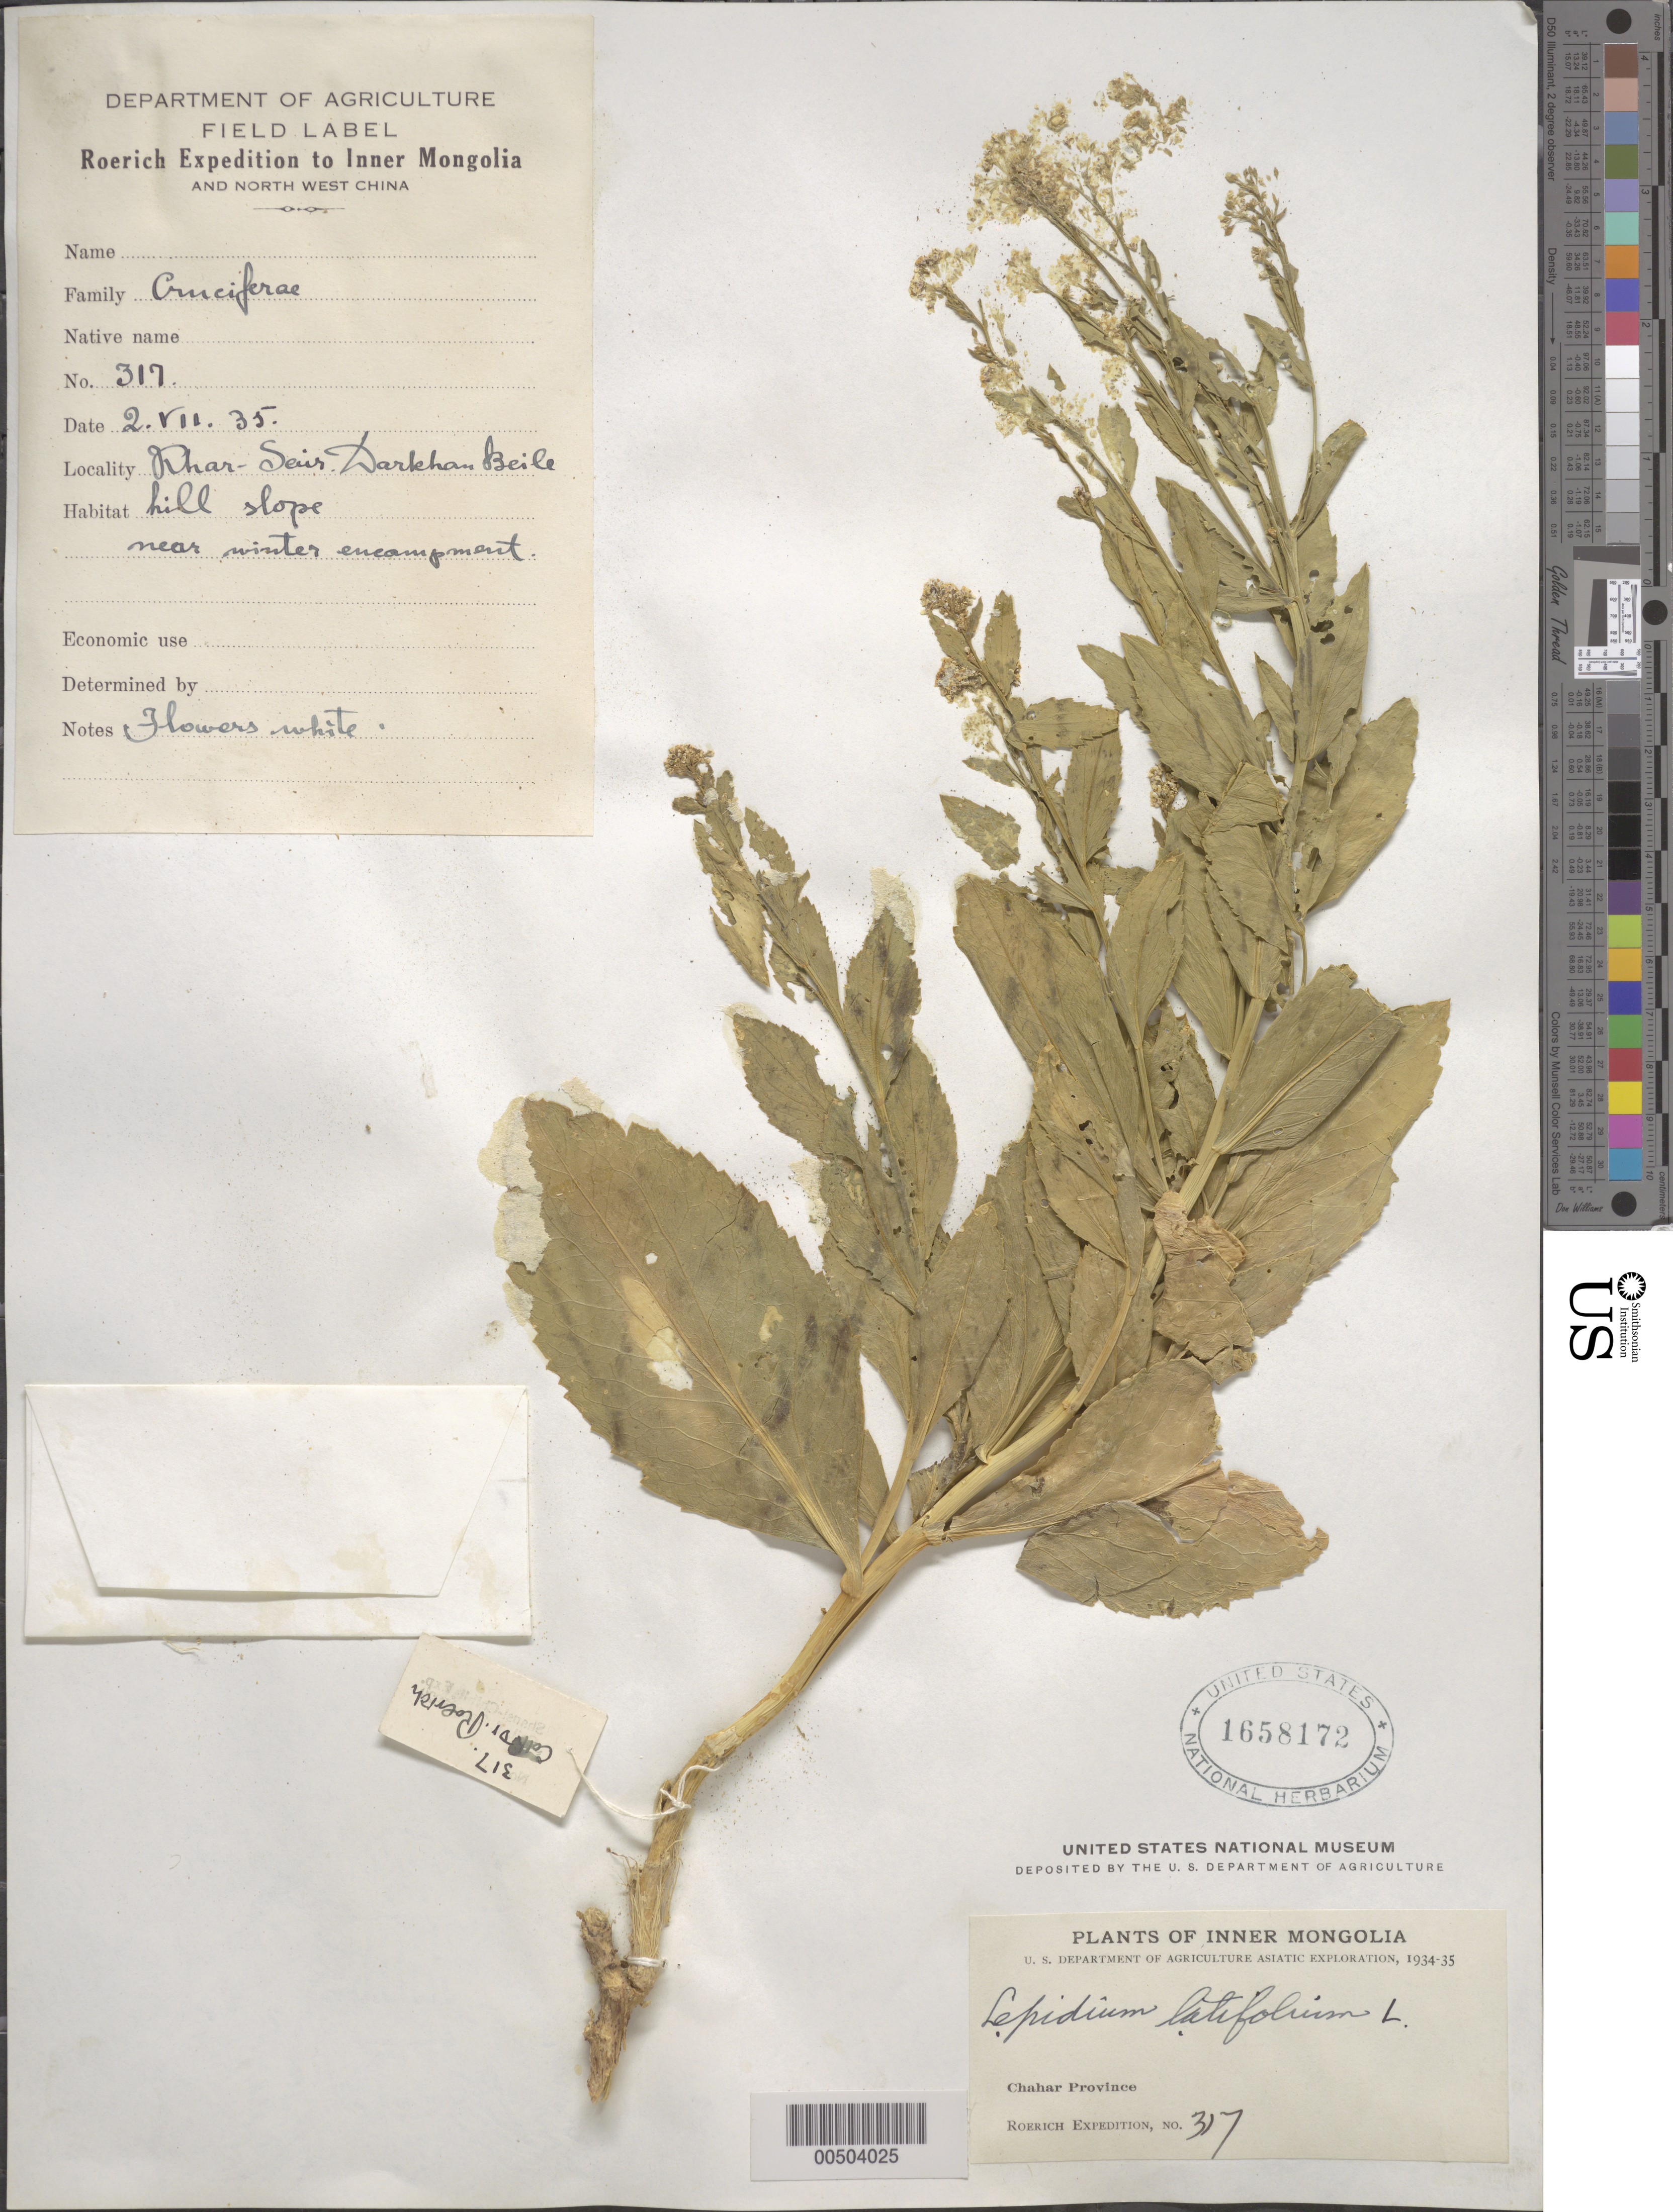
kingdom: Plantae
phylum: Tracheophyta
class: Magnoliopsida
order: Brassicales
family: Brassicaceae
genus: Lepidium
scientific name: Lepidium latifolium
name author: L.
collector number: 317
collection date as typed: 02 Jul 1935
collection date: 1935-07-02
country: China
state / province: Nei Monggol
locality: Dhar Seis Darkhan Beile, Chahar Prov.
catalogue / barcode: US 1658172